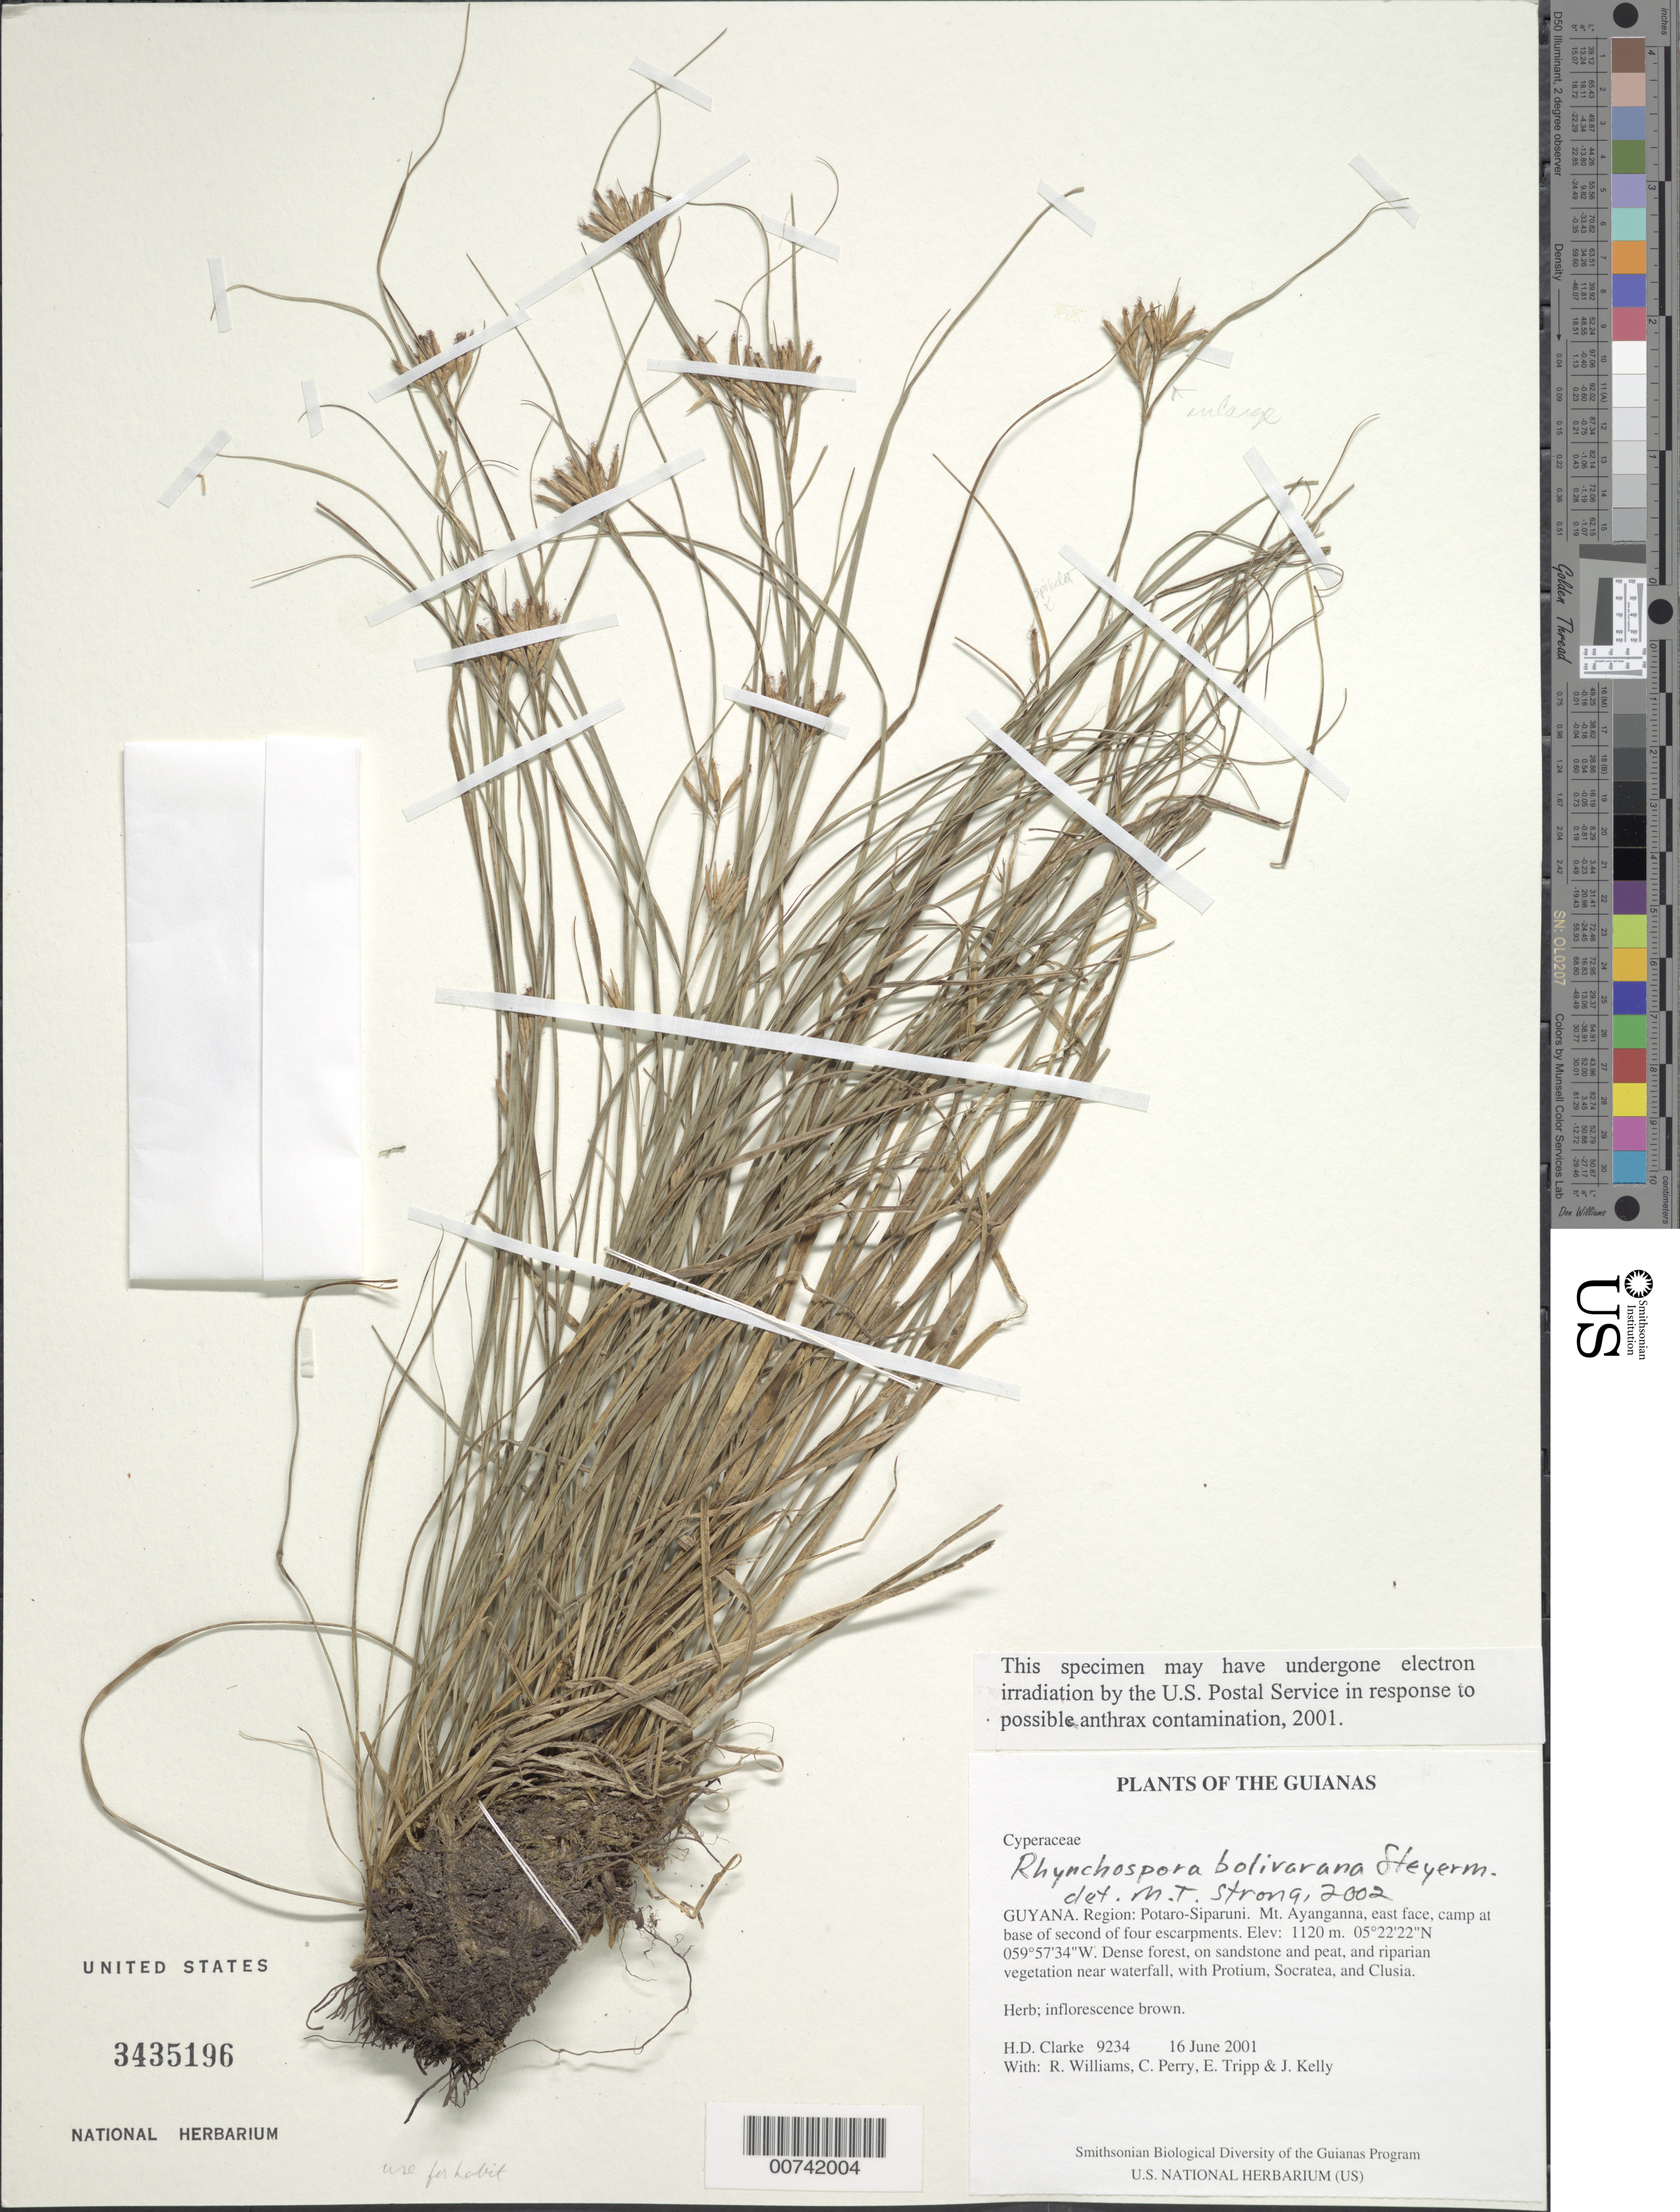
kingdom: Plantae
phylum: Tracheophyta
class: Liliopsida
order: Poales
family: Cyperaceae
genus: Rhynchospora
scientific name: Rhynchospora bolivarana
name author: Steyerm.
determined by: Strong, M. T., (US), Smithsonian Institution - National Museum of Natural History (UNITED STATES)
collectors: H. D. Clarke, R. Williams, C. Perry, E. Tripp & J. Kelly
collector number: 9234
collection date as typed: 16 June 2001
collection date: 2001-06-16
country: Guyana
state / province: Potaro-Siparuni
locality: Mt. Ayanganna, east face, camp at base of second of four escarpments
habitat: Dense forest, on sandstone and peat, and riparian vegetation near waterfall, with Protium, Socratea, and Clusia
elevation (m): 1120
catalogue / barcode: US 3435196